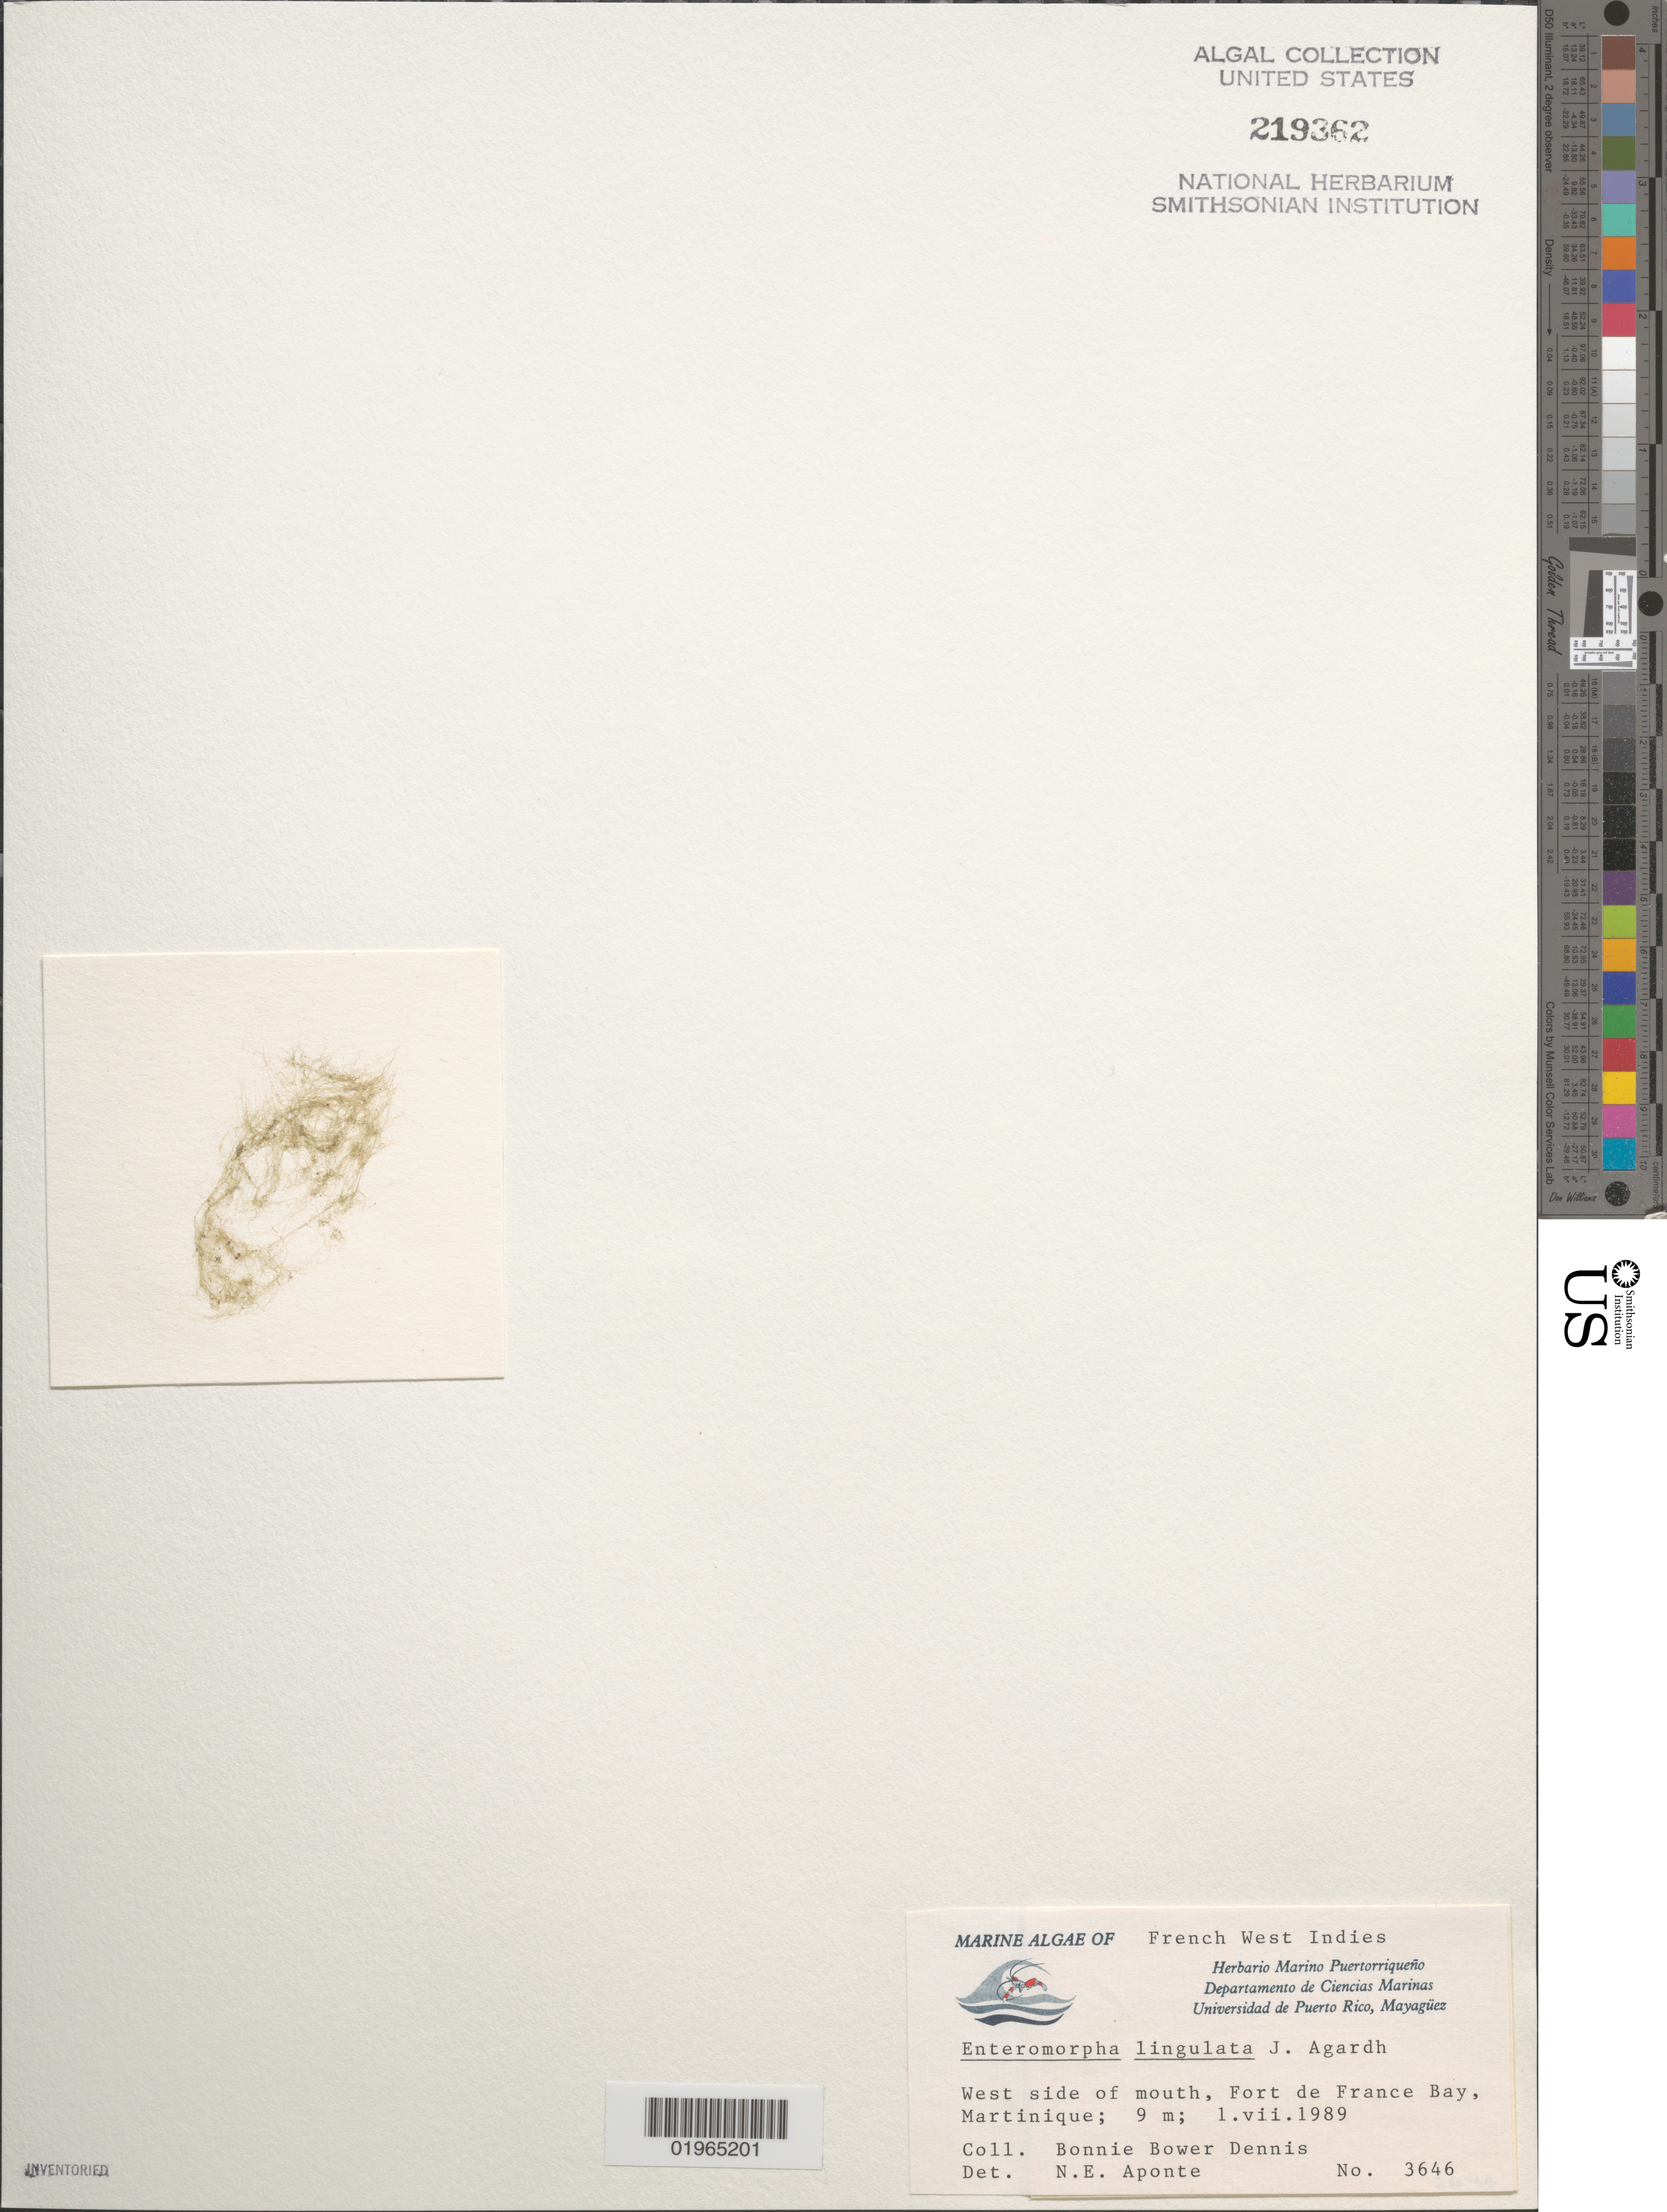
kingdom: Plantae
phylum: Chlorophyta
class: Ulvophyceae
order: Ulvales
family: Ulvaceae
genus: Ulva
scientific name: Ulva flexuosa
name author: Wulfen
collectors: B. Dennis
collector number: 3646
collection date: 1989-07-01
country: Martinique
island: Martinique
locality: West side of mouth.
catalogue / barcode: US 219362